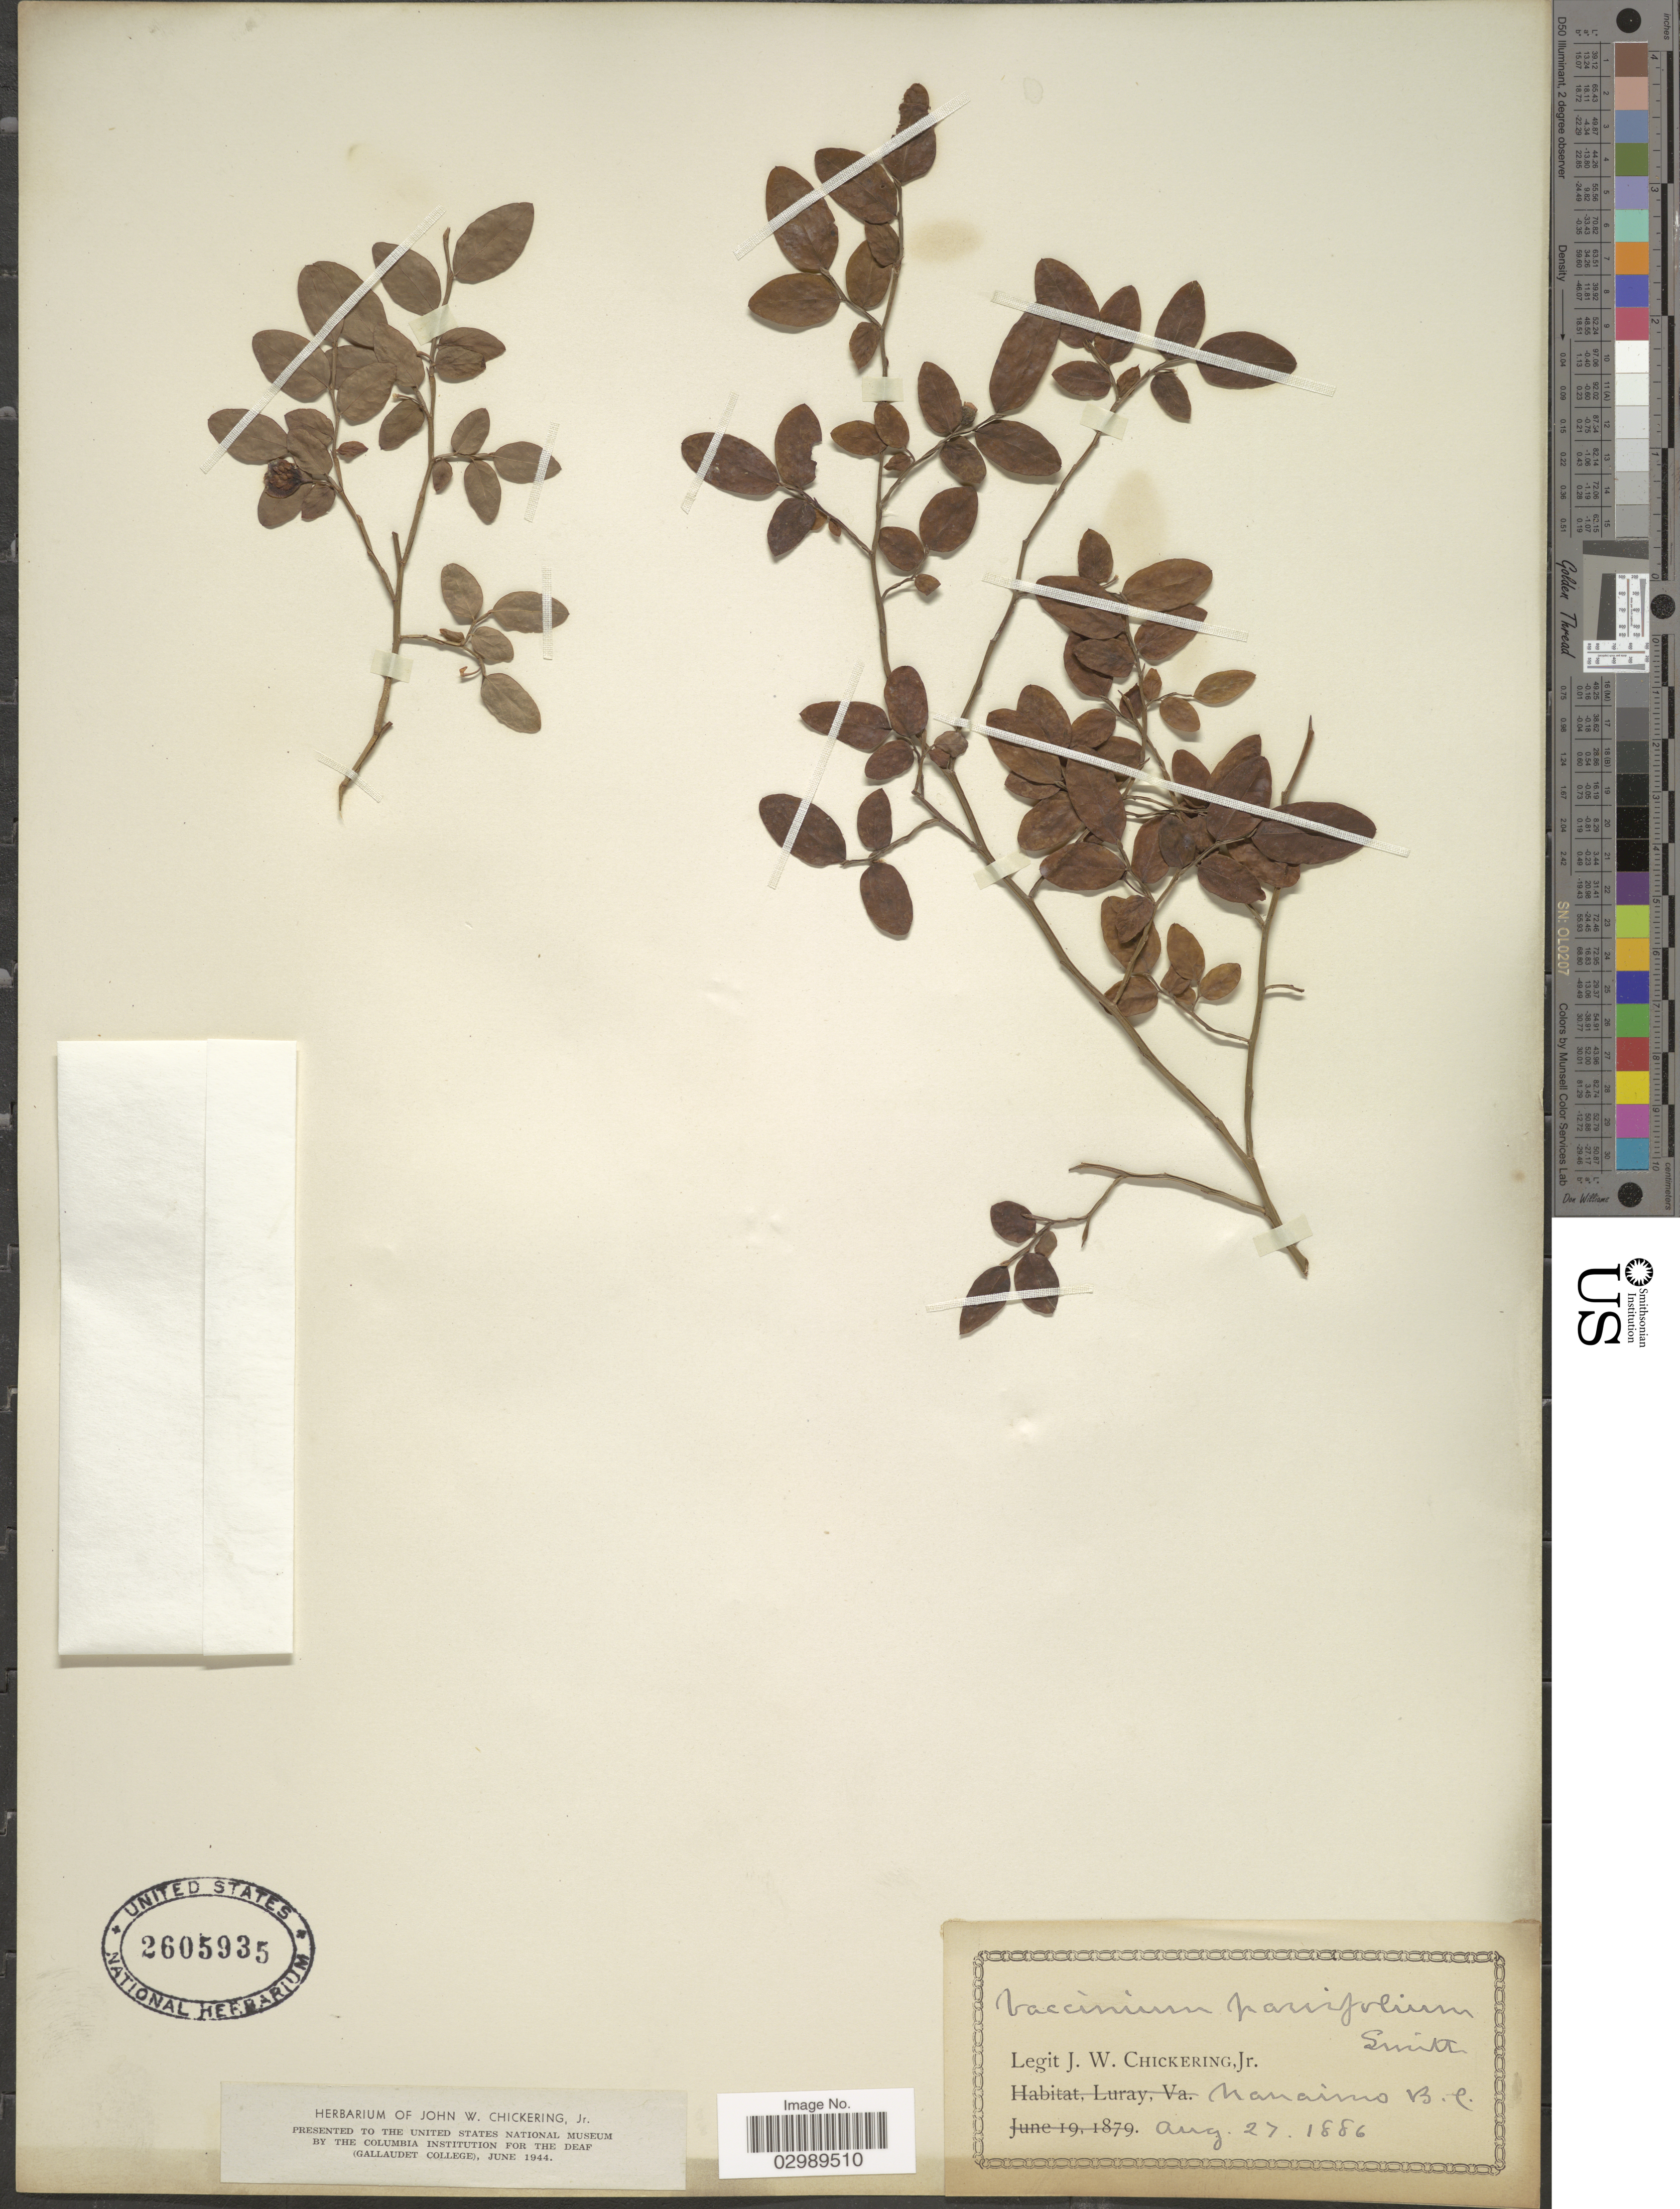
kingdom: Plantae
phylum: Tracheophyta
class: Magnoliopsida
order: Ericales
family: Ericaceae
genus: Vaccinium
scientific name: Vaccinium parvifolium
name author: Small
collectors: J. W. Chickering Jr.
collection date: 1886-08-27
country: Canada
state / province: British Columbia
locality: Nanaimo.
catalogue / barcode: US 2605935